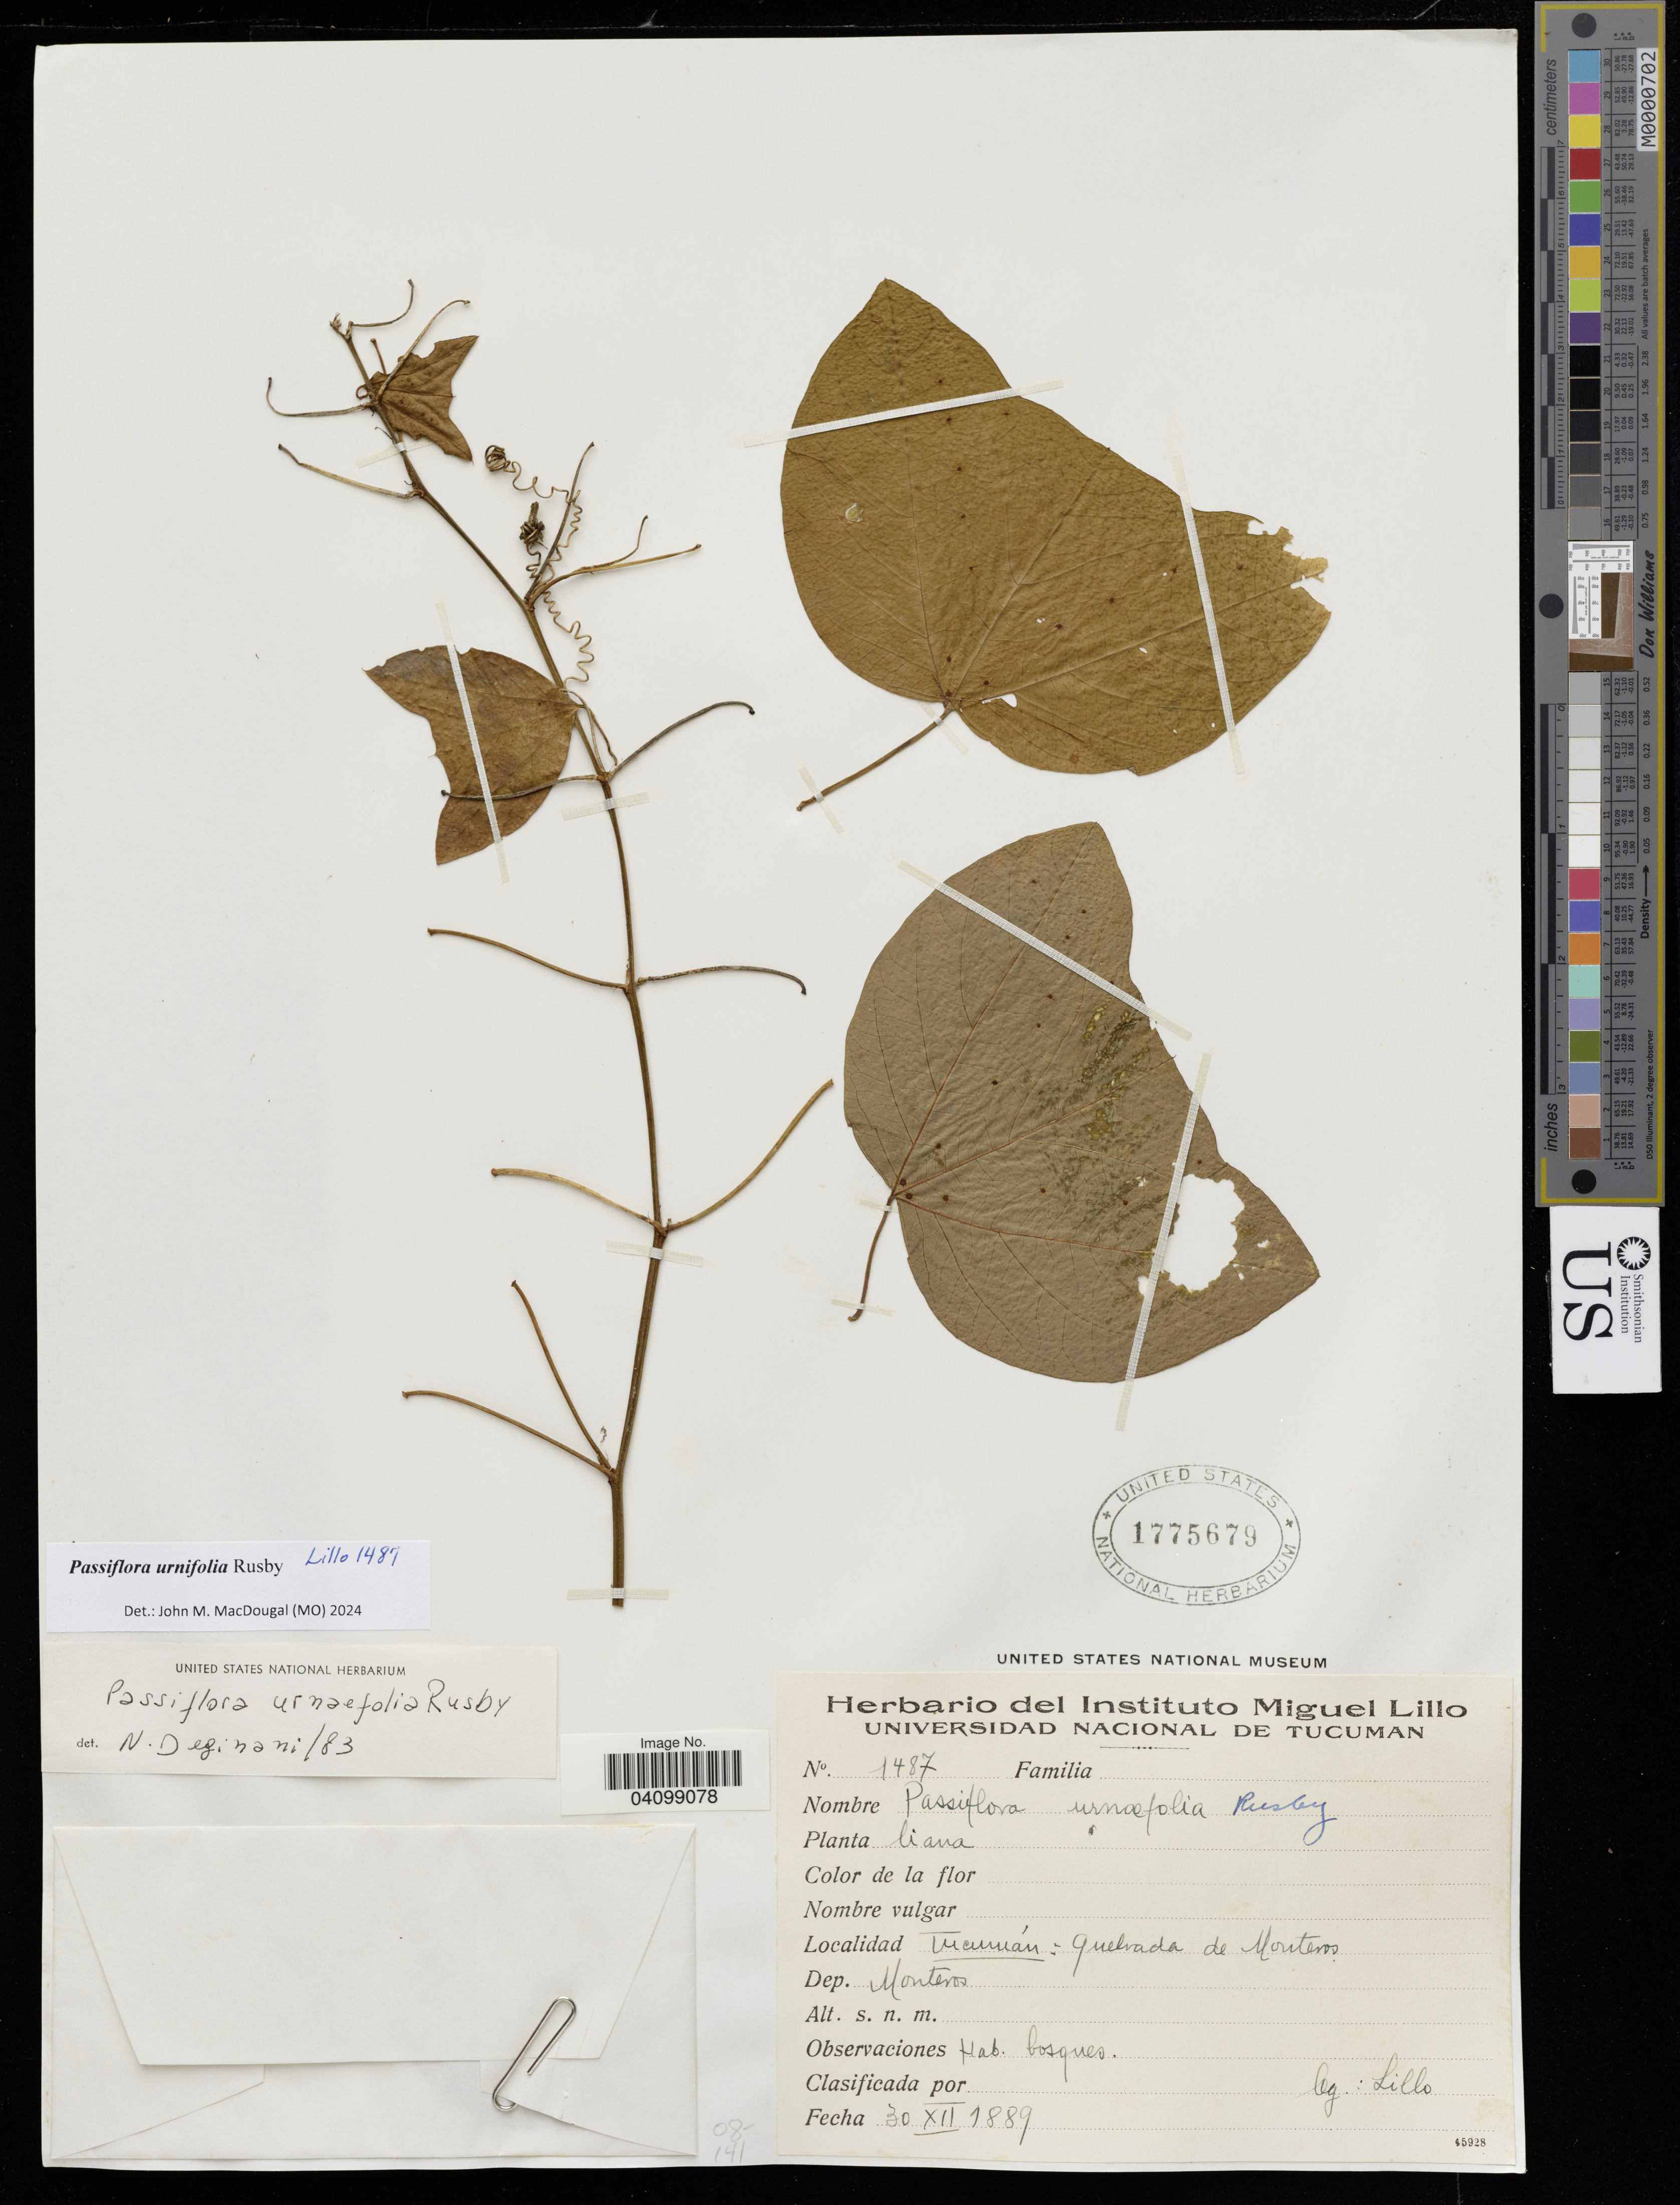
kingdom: Plantae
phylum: Tracheophyta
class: Magnoliopsida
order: Malpighiales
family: Passifloraceae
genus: Passiflora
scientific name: Passiflora urnifolia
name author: Rusby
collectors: M. Lillo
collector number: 1487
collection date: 1889-12-30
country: Argentina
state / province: Tucuman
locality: Quebrada de Monteros. Dept. Monteros.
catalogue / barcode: US 1775679